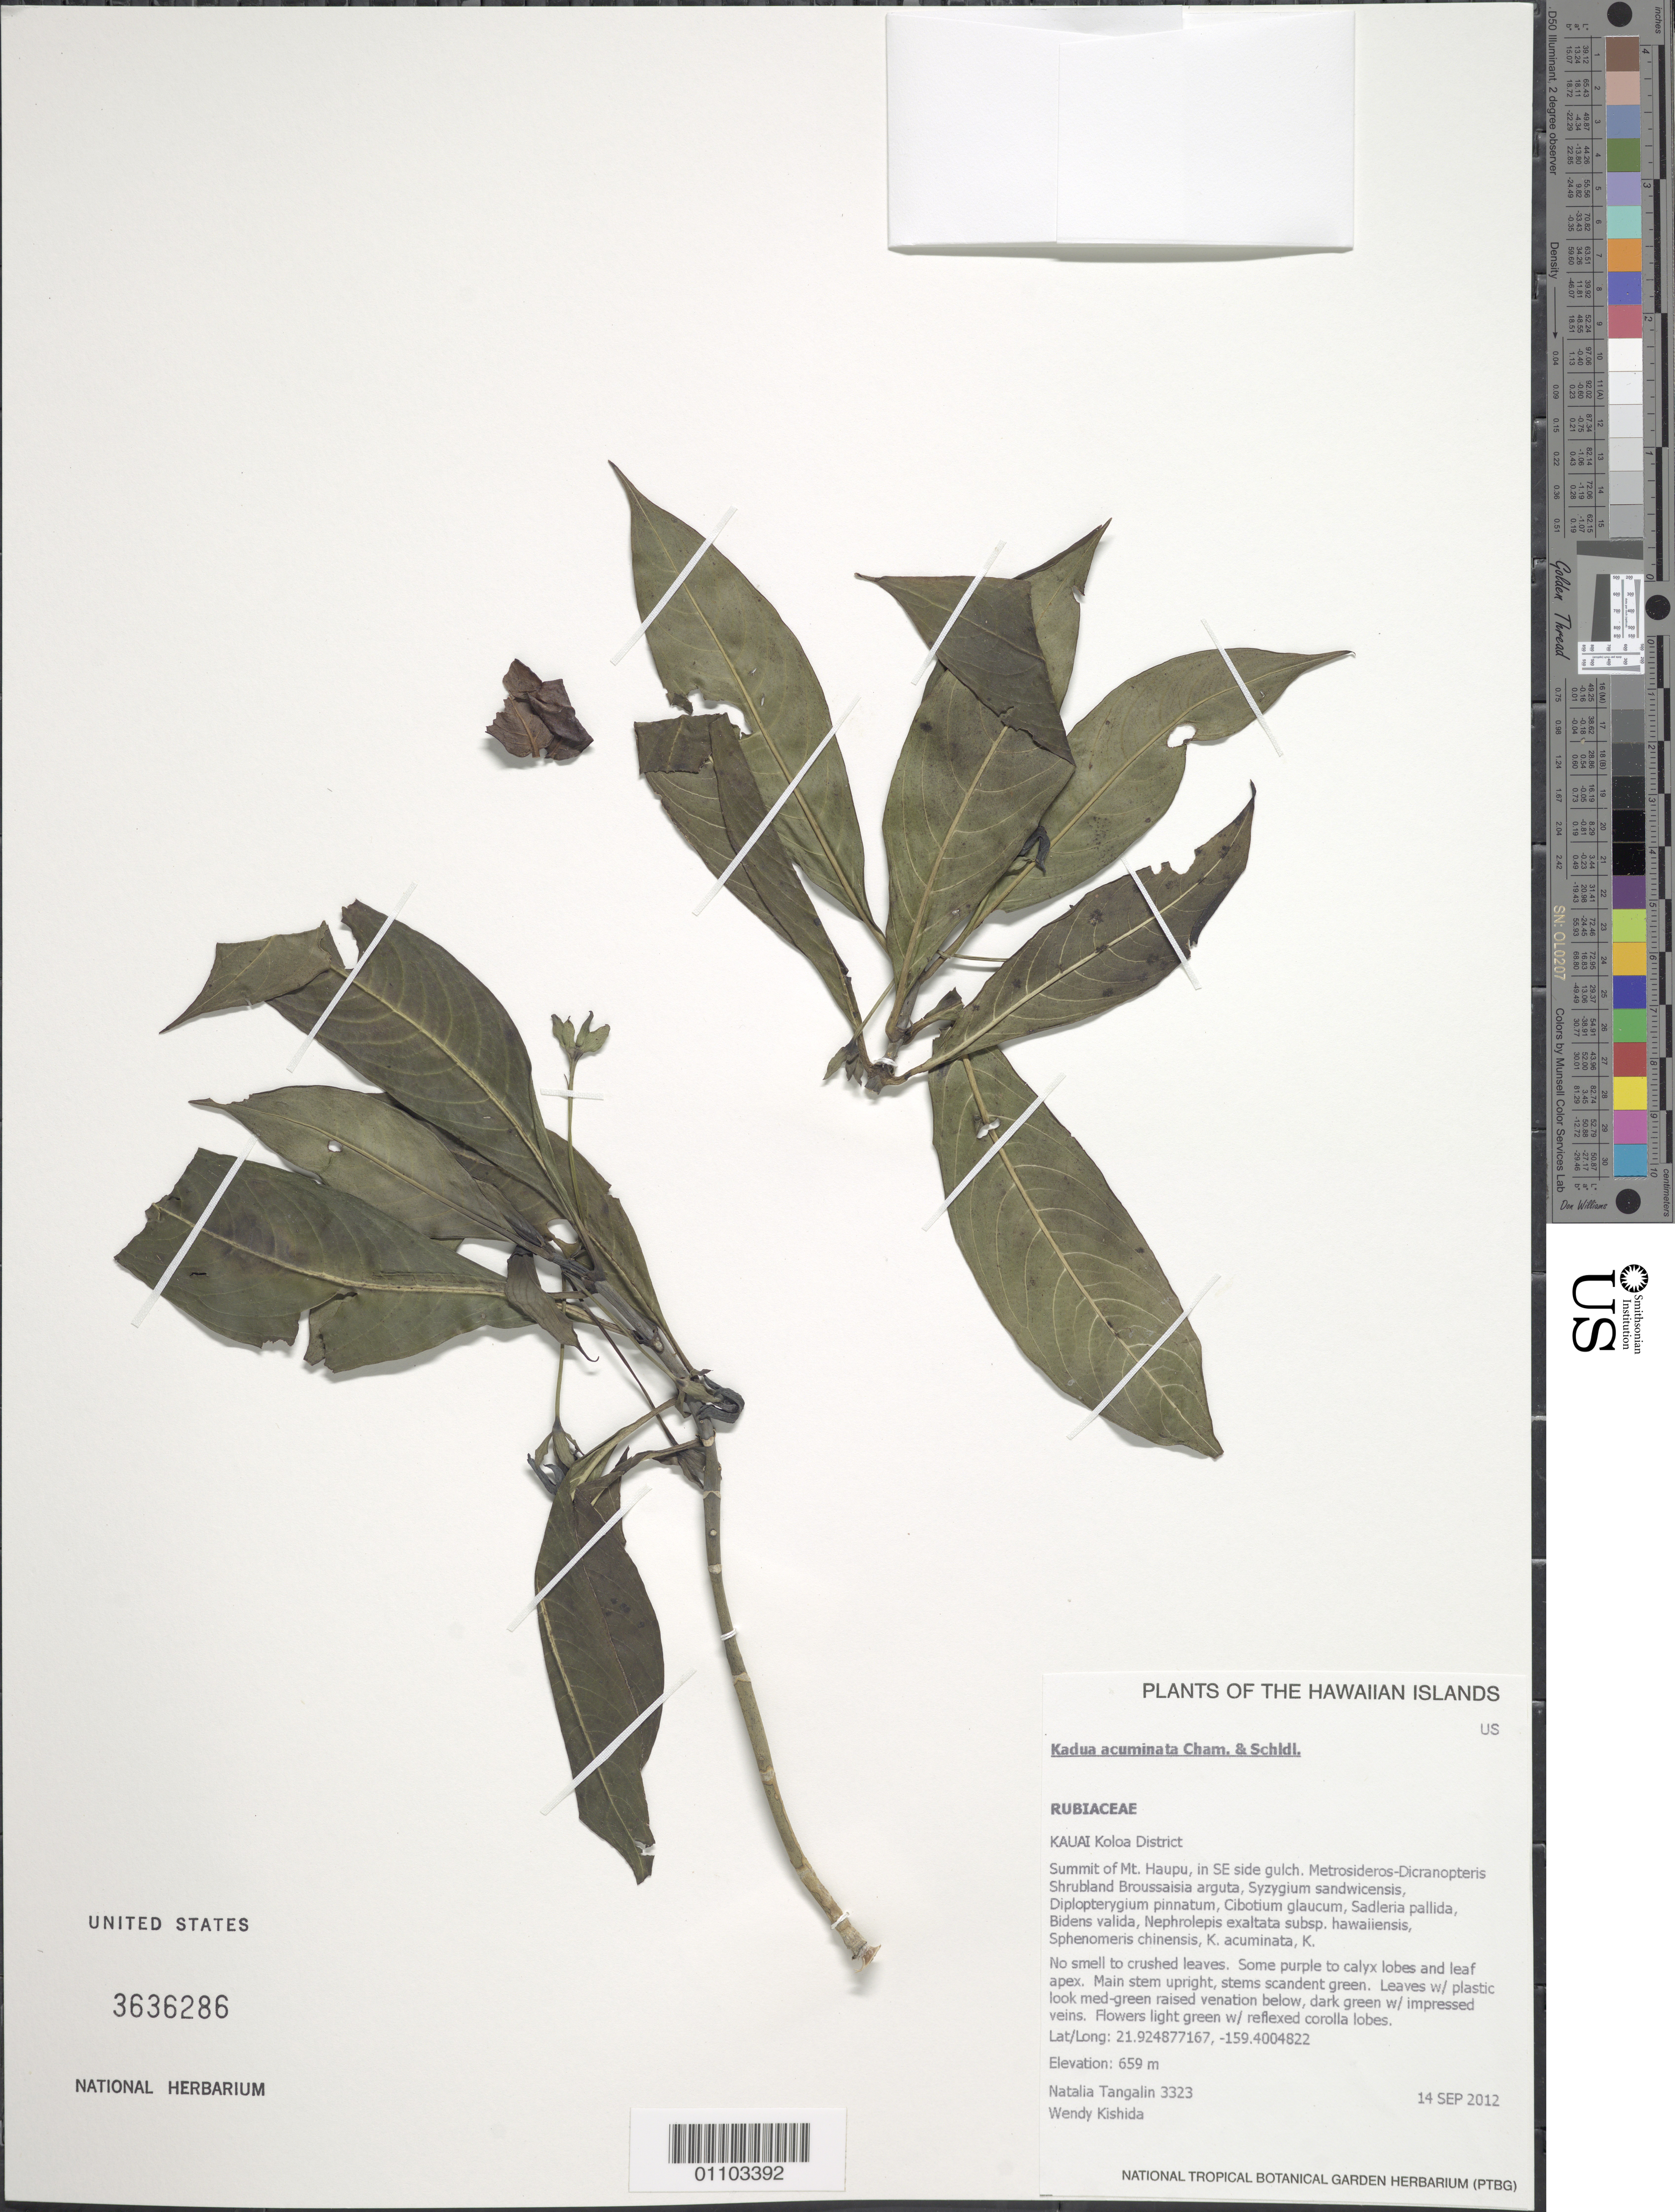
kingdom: Plantae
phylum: Tracheophyta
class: Magnoliopsida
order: Gentianales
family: Rubiaceae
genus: Kadua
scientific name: Kadua acuminata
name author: Cham. & Schltdl.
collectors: N. Tangalin & W. Kishida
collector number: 3323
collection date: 2012-09-14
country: United States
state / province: Hawaii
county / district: Kauai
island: Kaua'i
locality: Koloa District, Summit of Mt. Haupu, in SE side gulch.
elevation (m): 700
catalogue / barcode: US 3636286